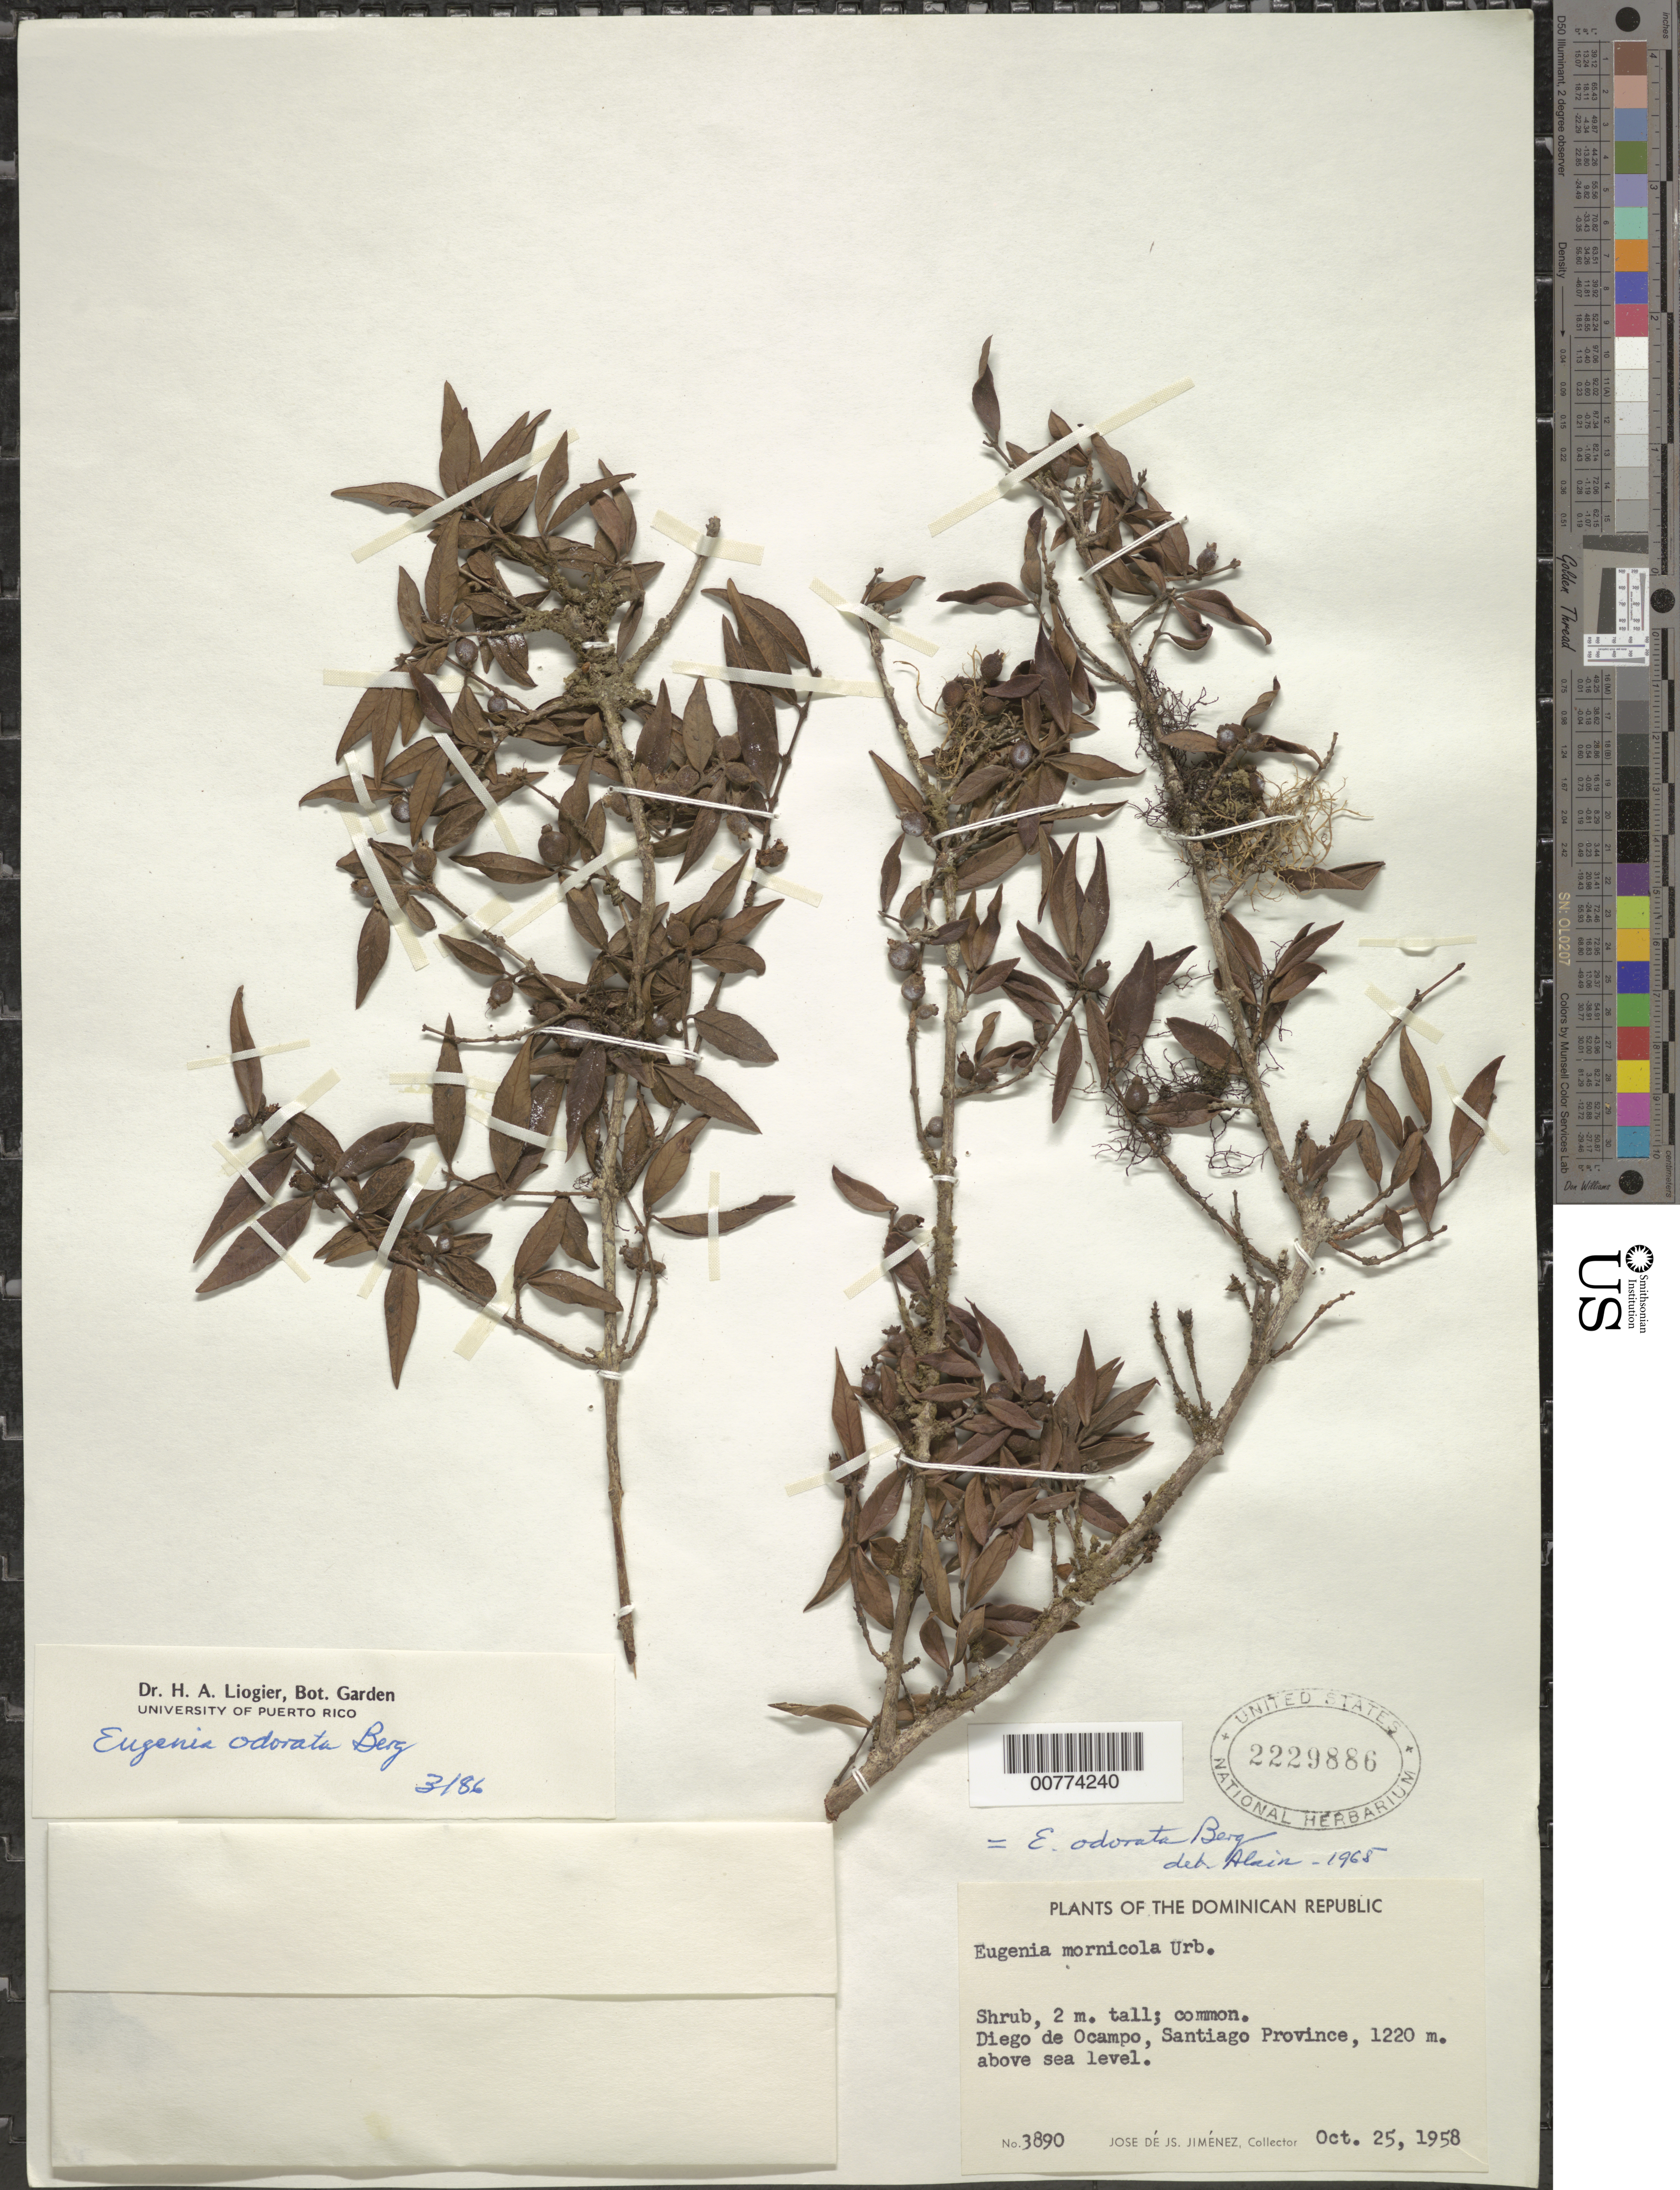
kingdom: Plantae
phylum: Tracheophyta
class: Magnoliopsida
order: Myrtales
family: Myrtaceae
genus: Eugenia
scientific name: Eugenia isabeliana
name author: Kiaersk.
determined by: Liogier, Alain H.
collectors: J. J. Jiménez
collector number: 3890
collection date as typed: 25 Oct 1958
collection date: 1958-10-25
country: Dominican Republic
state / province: Santiago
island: Hispaniola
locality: Diego de Ocampo.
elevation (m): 1200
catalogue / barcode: US 2229886